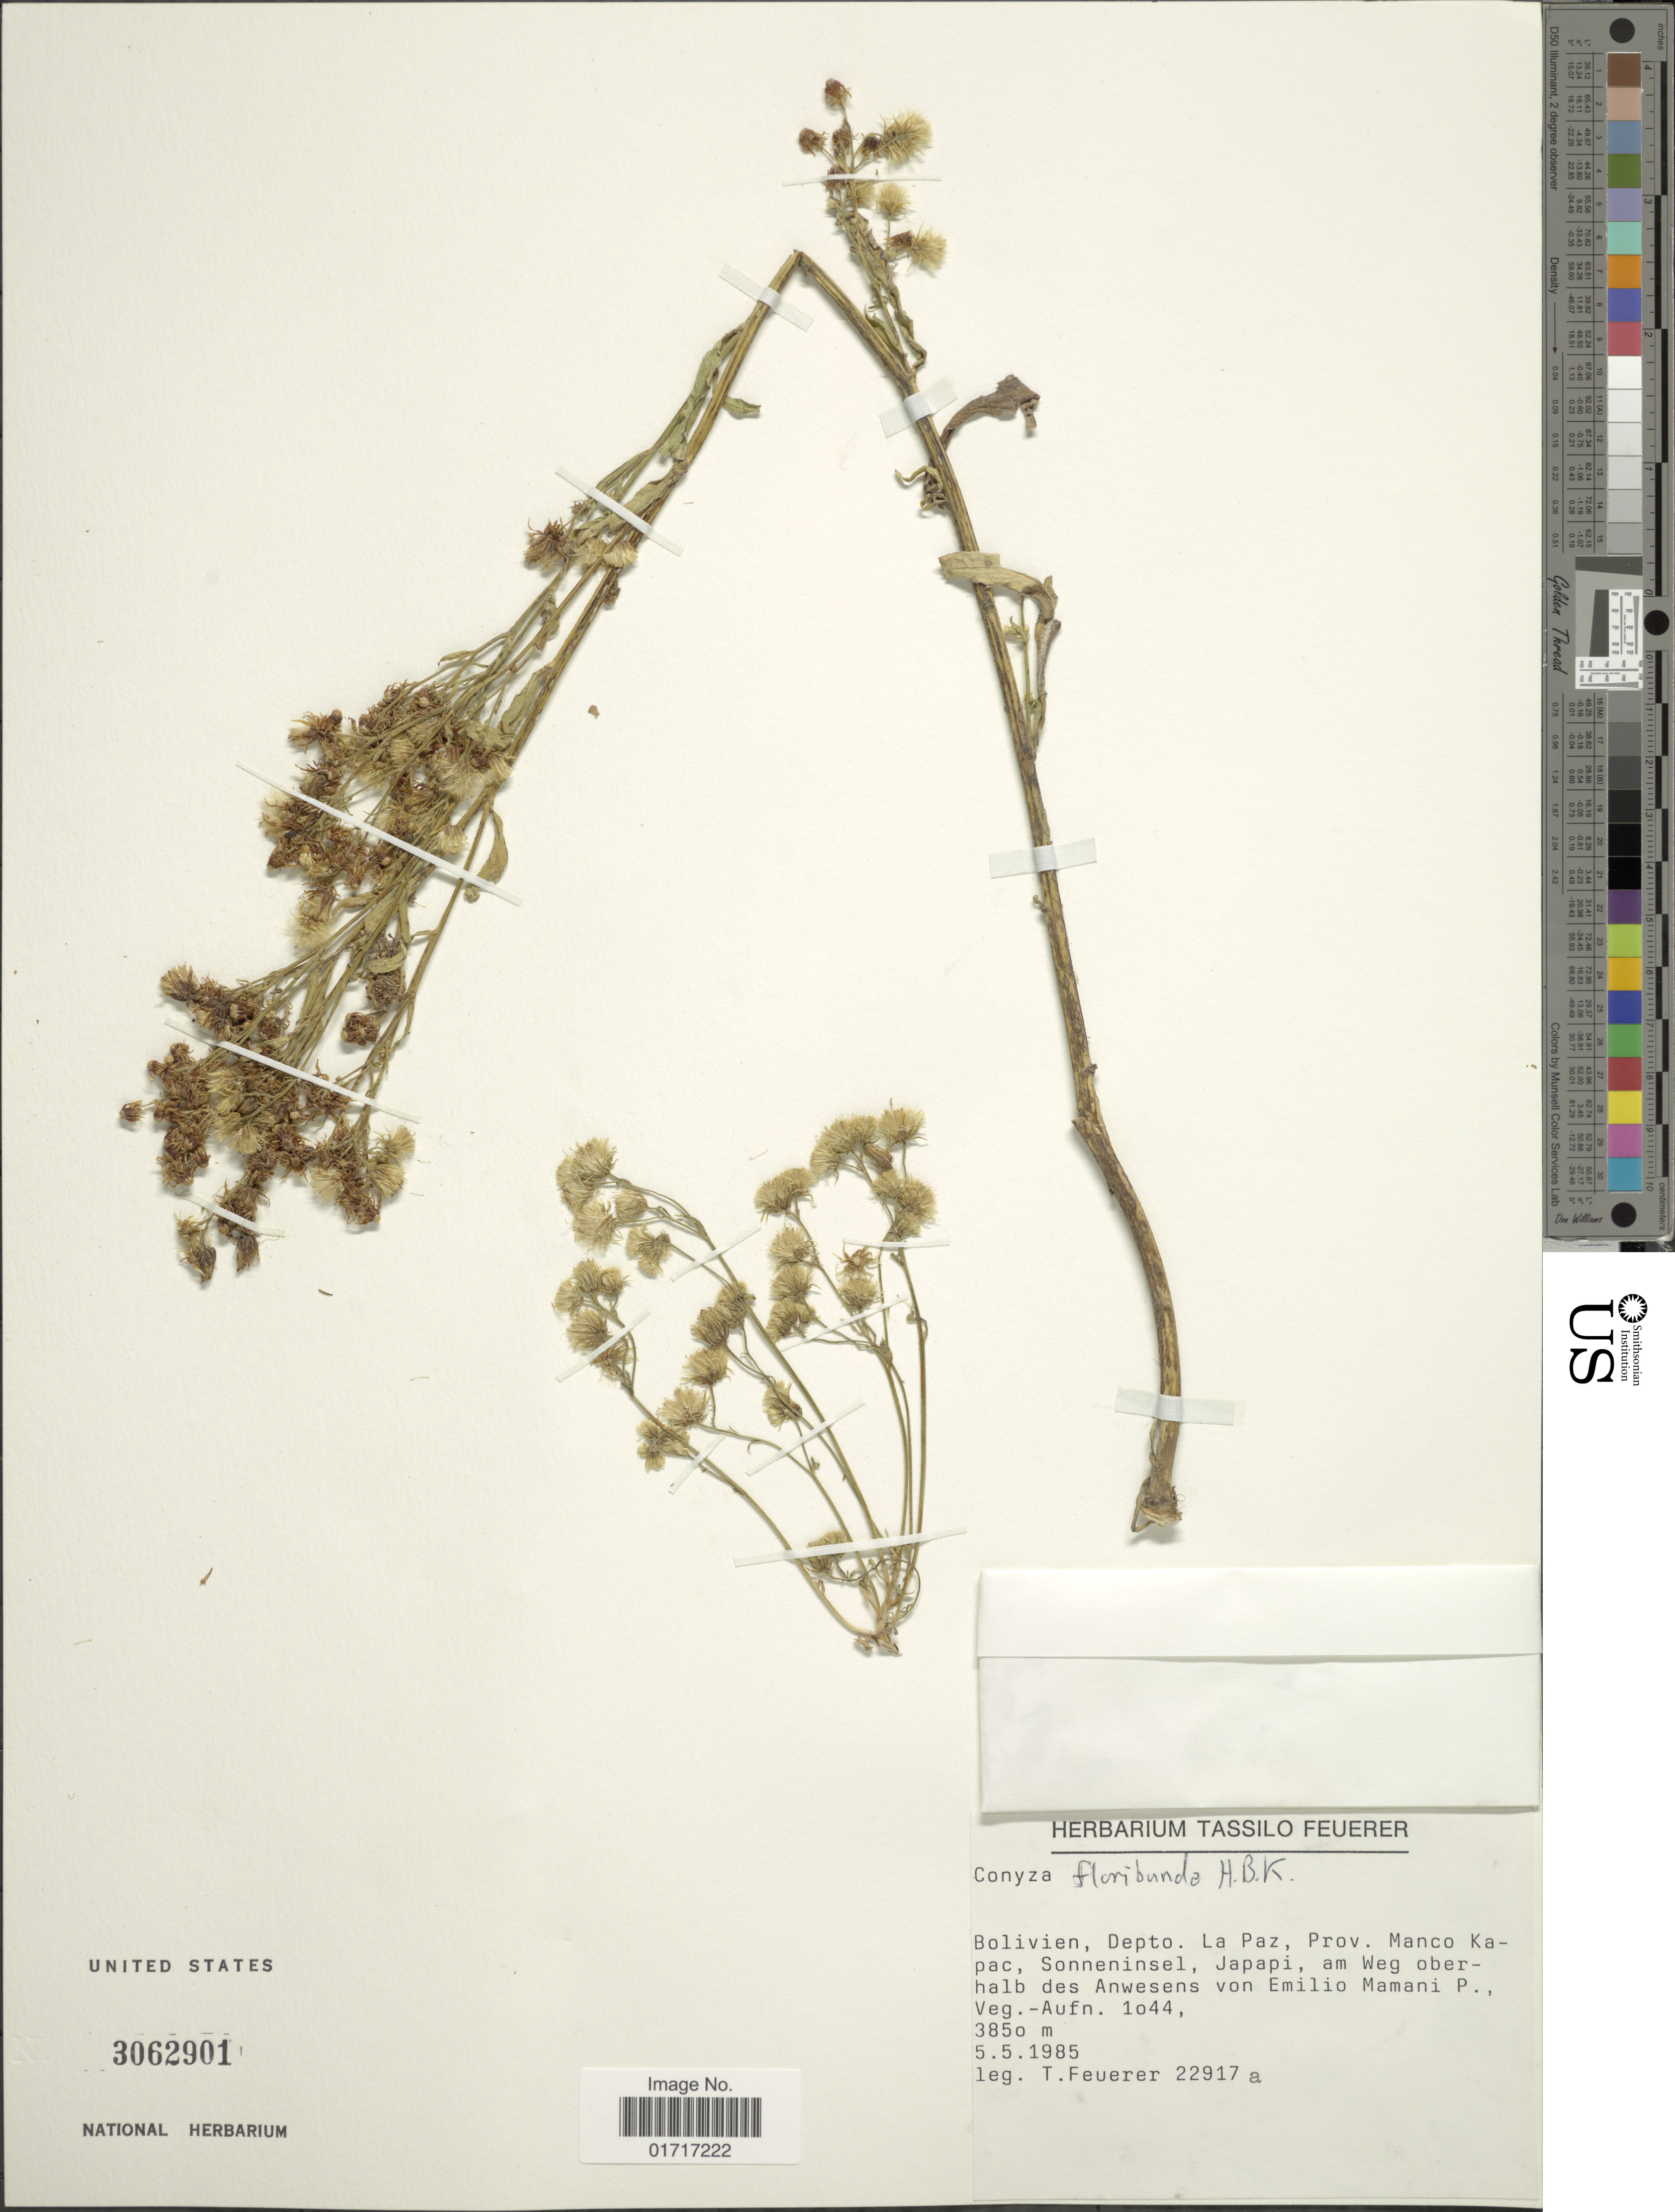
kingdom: Plantae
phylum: Tracheophyta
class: Magnoliopsida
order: Asterales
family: Asteraceae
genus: Conyza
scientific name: Conyza floribunda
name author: Kunth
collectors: T. Feuerer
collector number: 29917a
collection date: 1985-05-05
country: Bolivia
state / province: La Paz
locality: Bolvien, Depto. La Paz. Prov. Manco Kapac, Sonneninsel, Japapi, am Weg oberhalb des Anwesens von Emilio Manani P.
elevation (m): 3850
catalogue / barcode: US 3062901